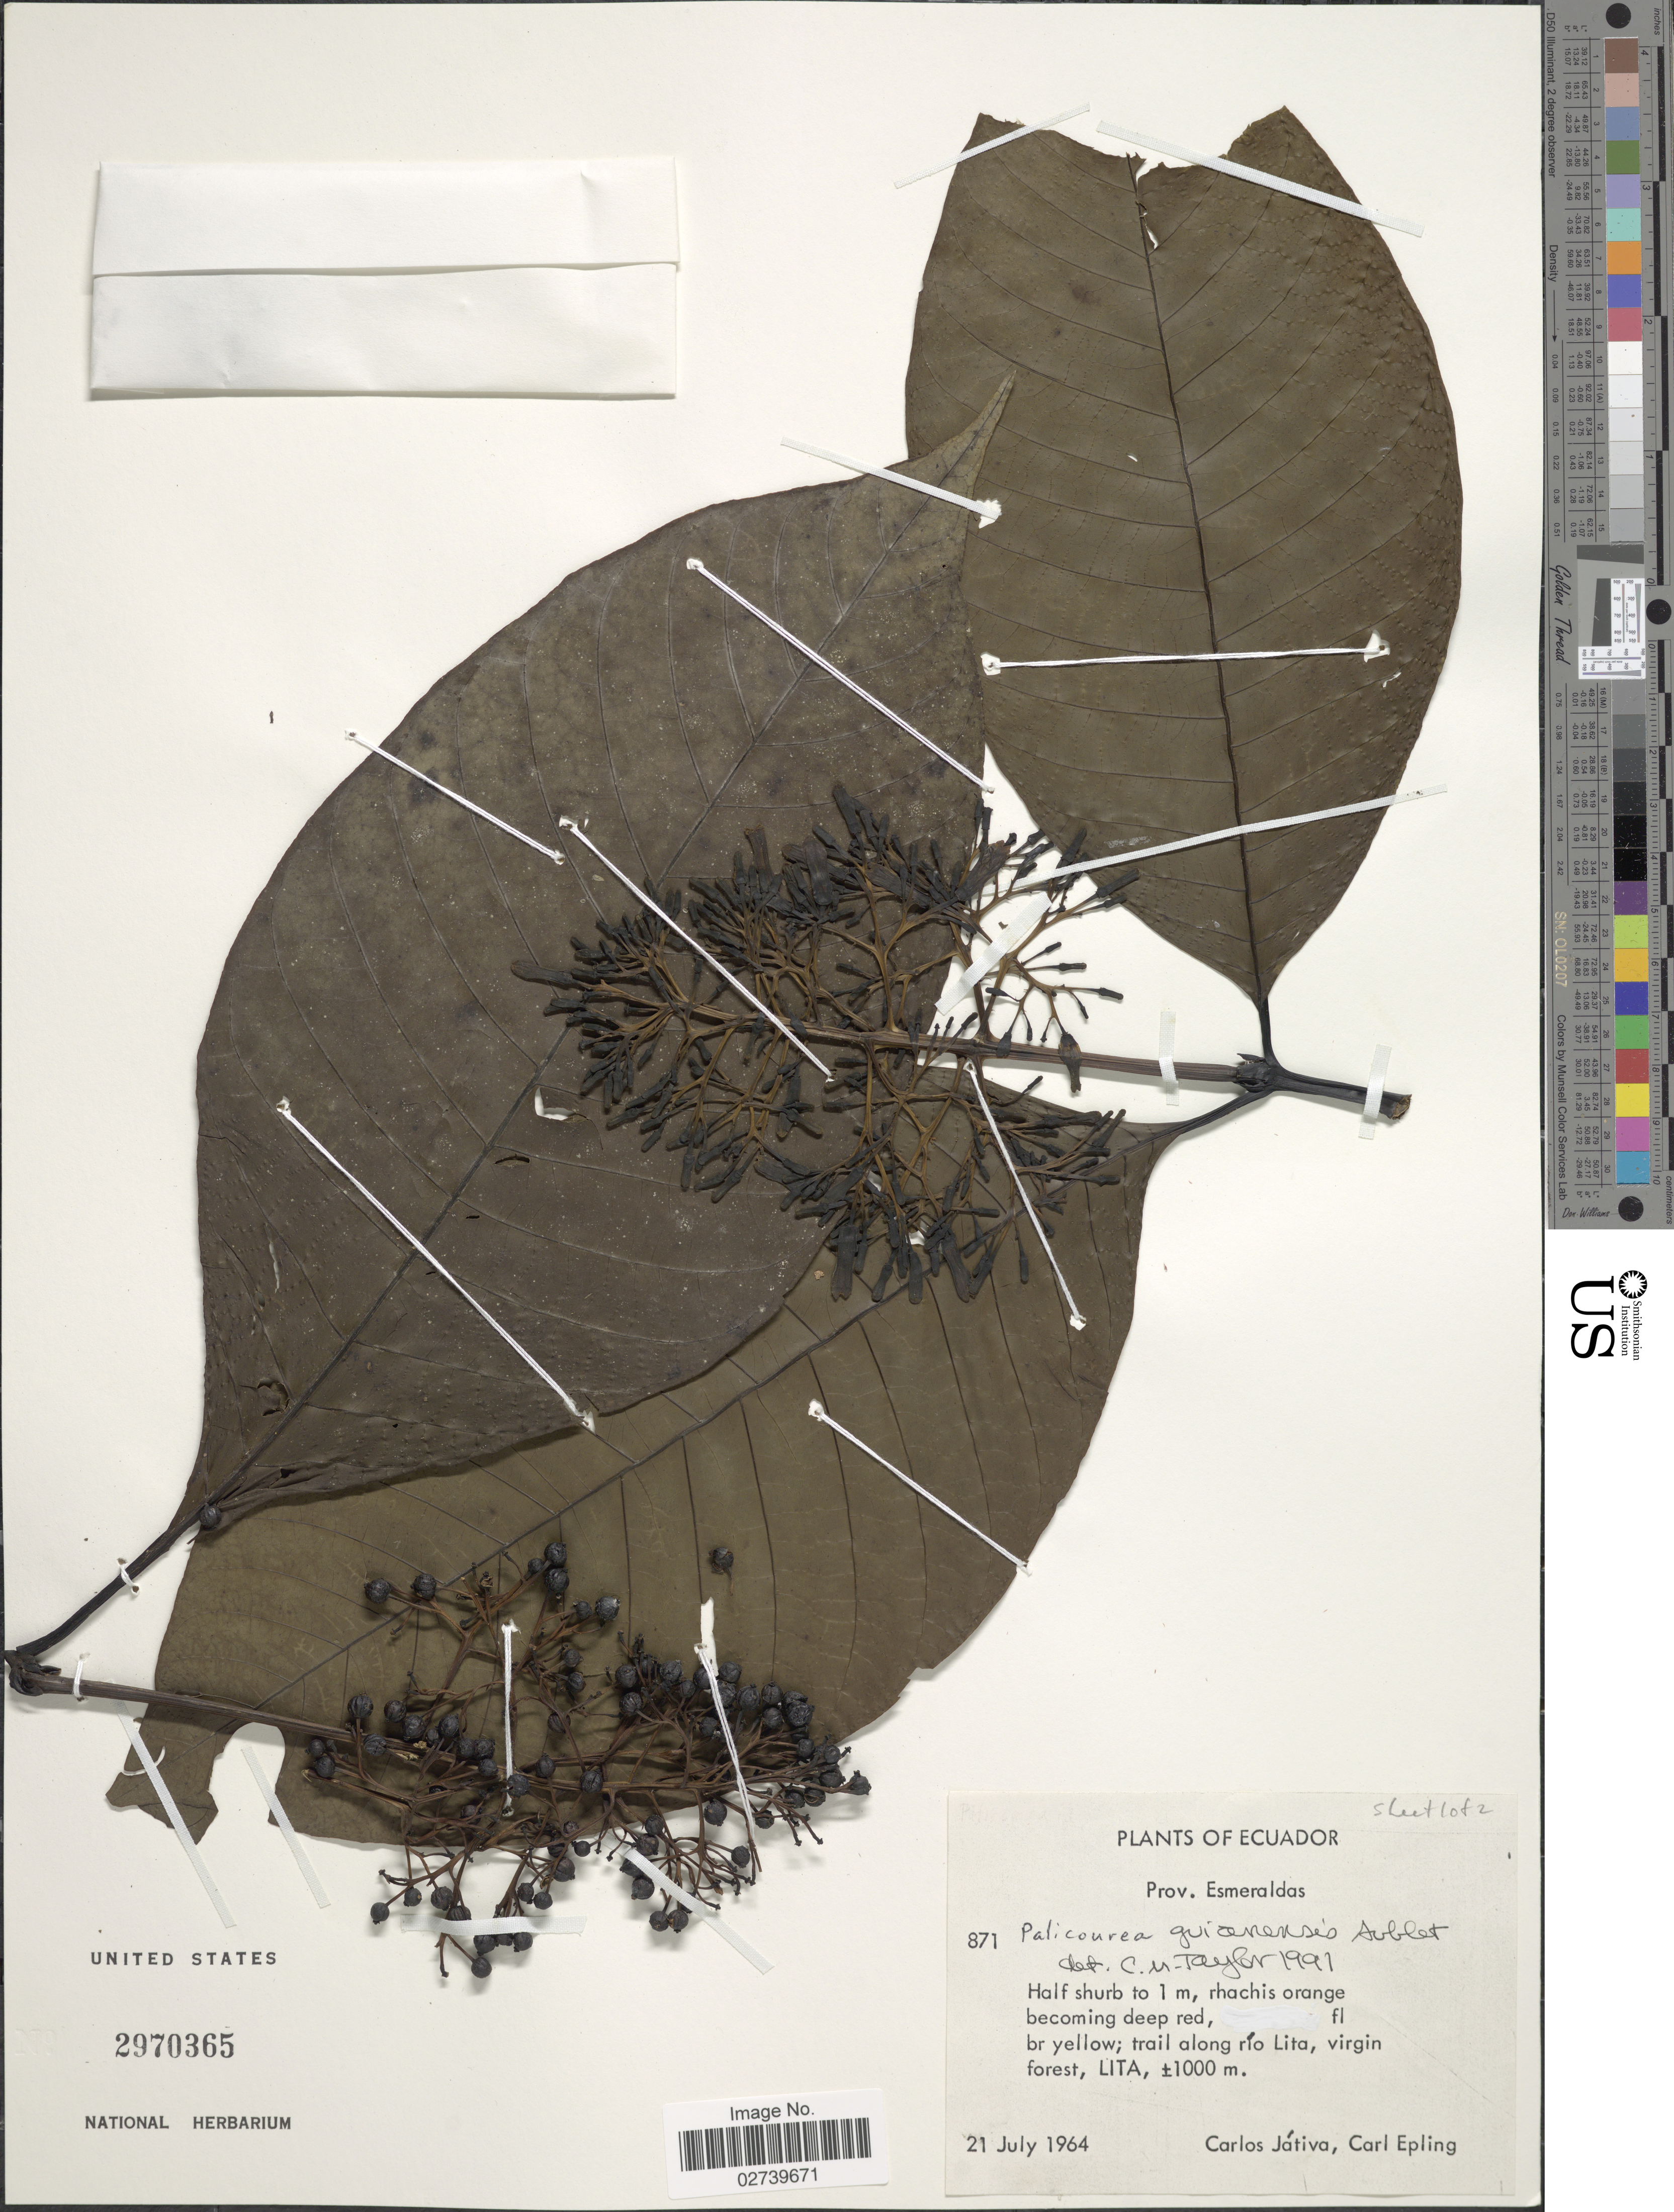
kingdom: Plantae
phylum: Tracheophyta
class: Magnoliopsida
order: Gentianales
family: Rubiaceae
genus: Palicourea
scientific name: Palicourea guianensis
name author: Aubl.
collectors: C. D. Játiva & C. C. Epling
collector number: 871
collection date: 1964-07-21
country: Ecuador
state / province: Esmeraldas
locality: Trail along rio Lita, virgin forest, Lita.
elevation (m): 1000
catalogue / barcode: US 2970365